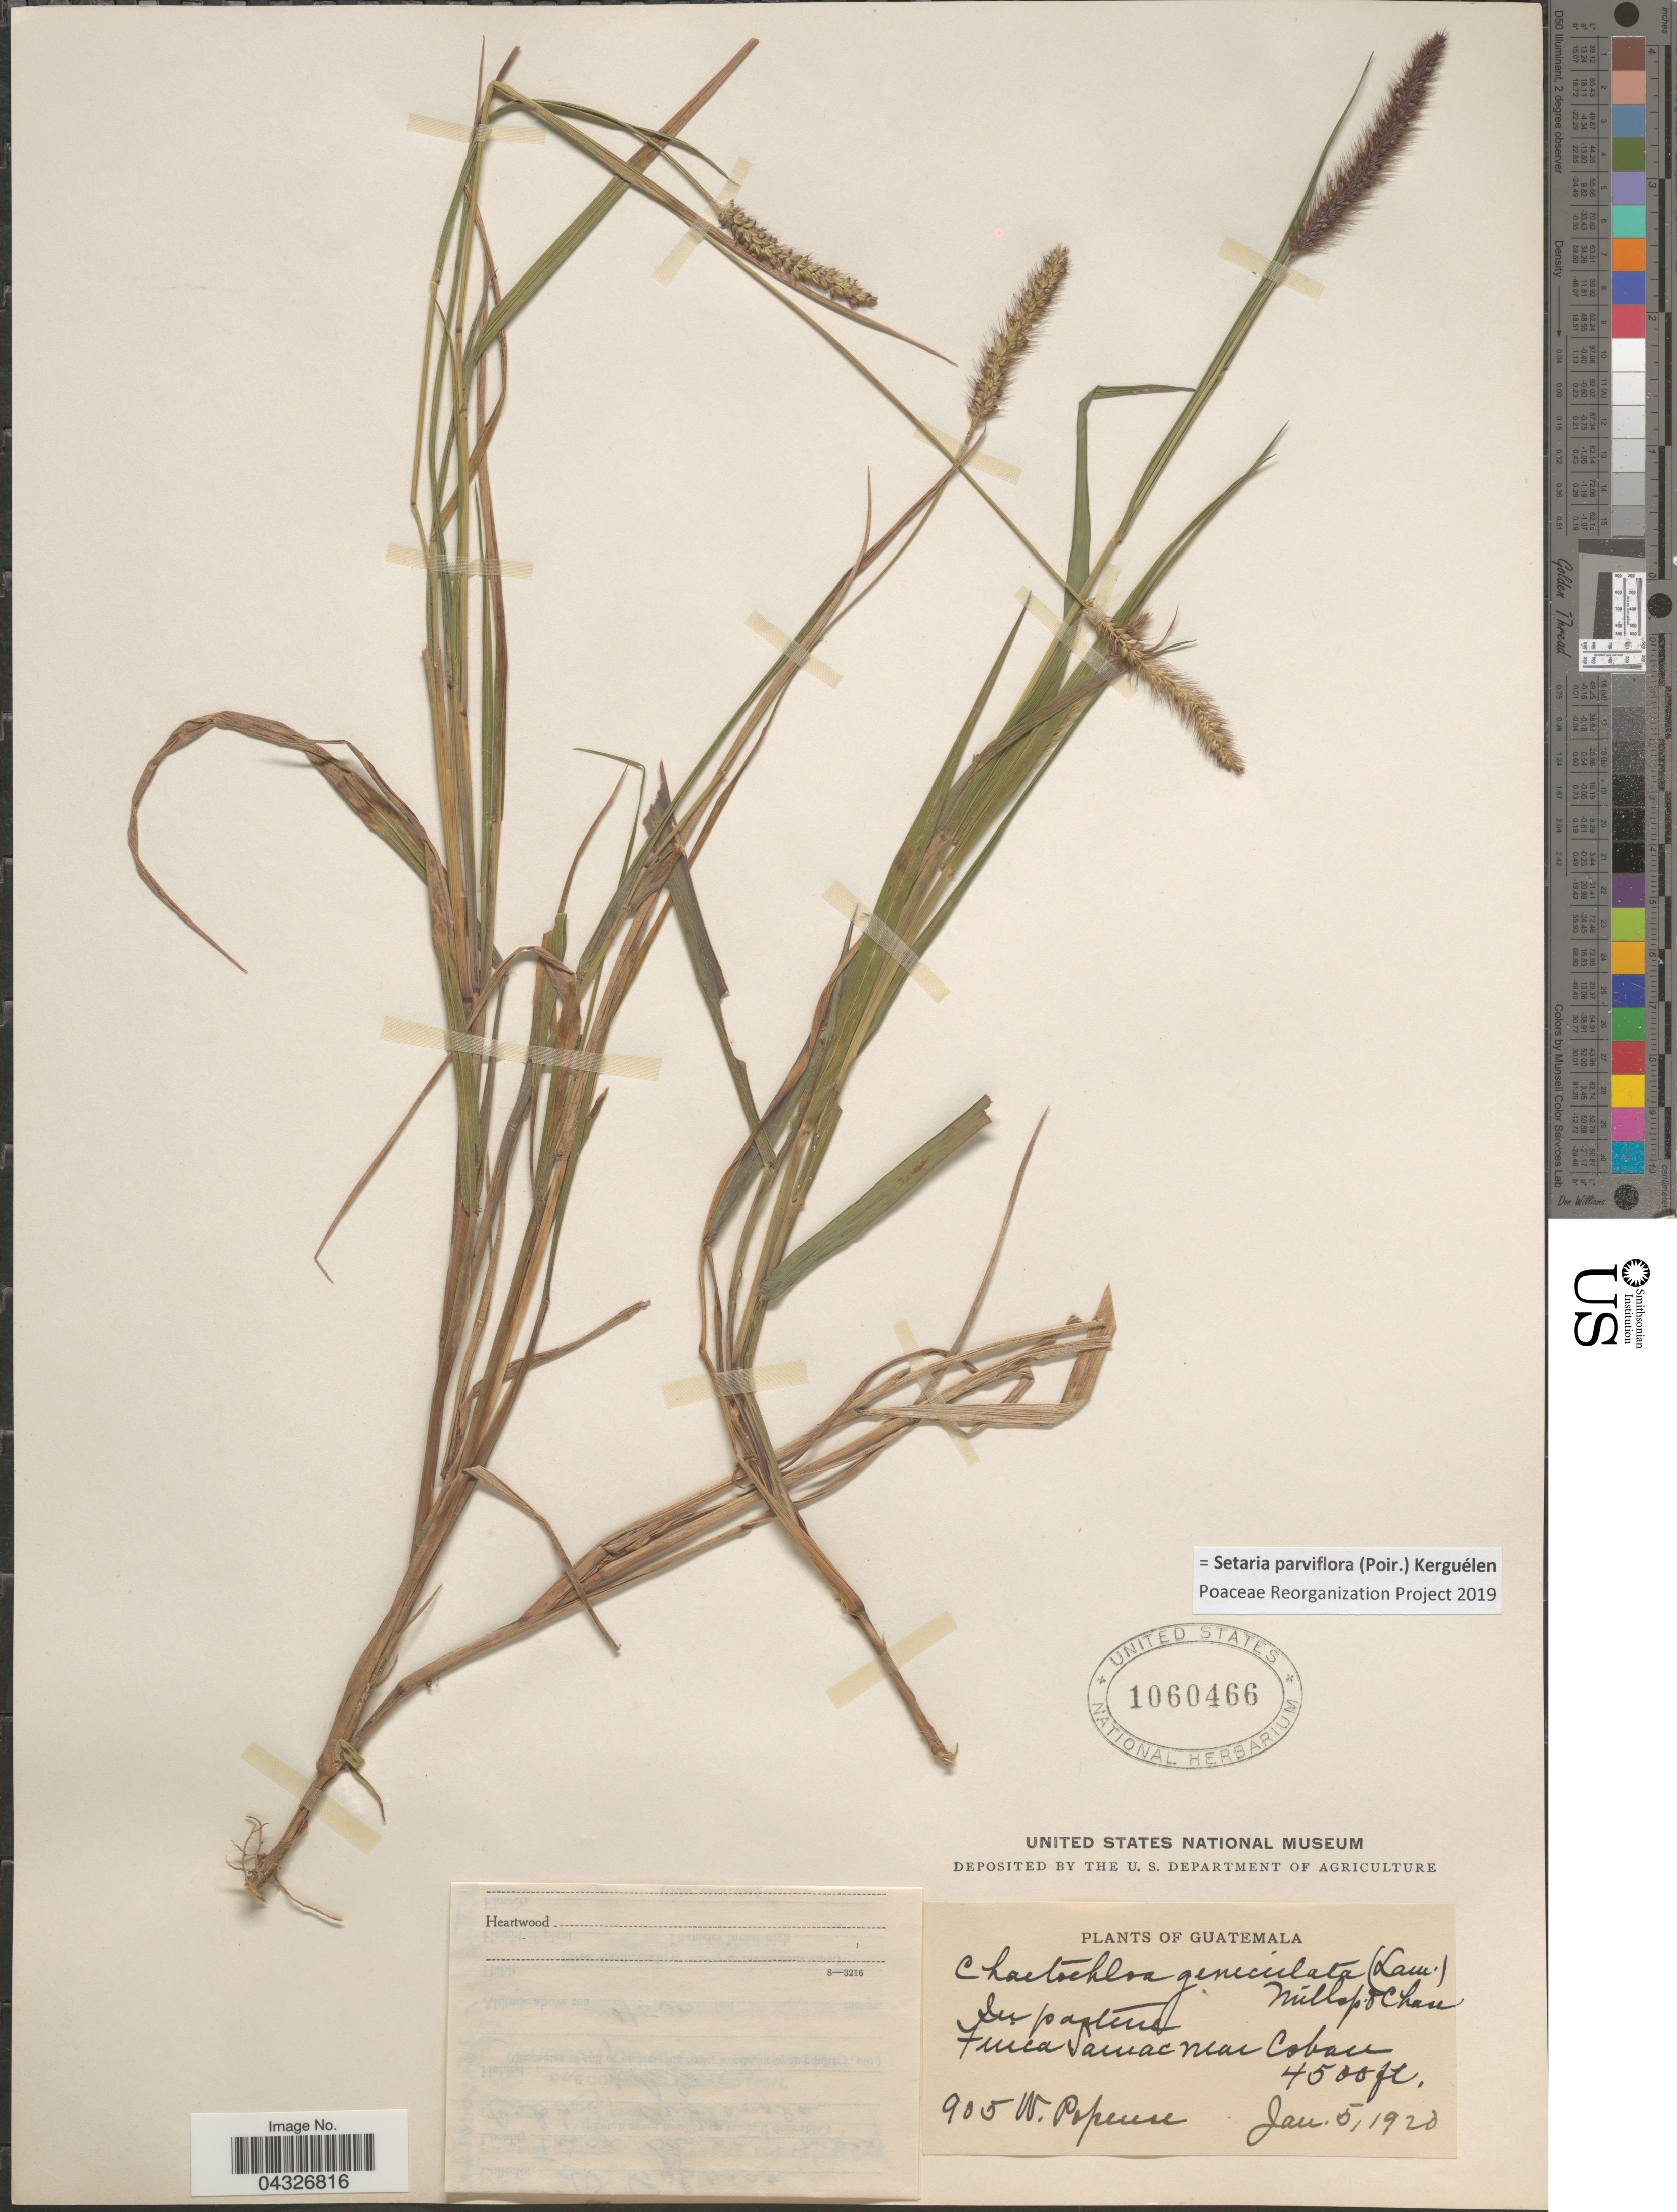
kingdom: Plantae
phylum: Tracheophyta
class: Liliopsida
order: Poales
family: Poaceae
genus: Setaria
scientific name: Setaria parviflora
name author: (Poir.) Kerguélen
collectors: W. Popenoe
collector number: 905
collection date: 1920-01-05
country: Guatemala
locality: Finca Samac near Coban.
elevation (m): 1372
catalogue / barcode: US 1060466